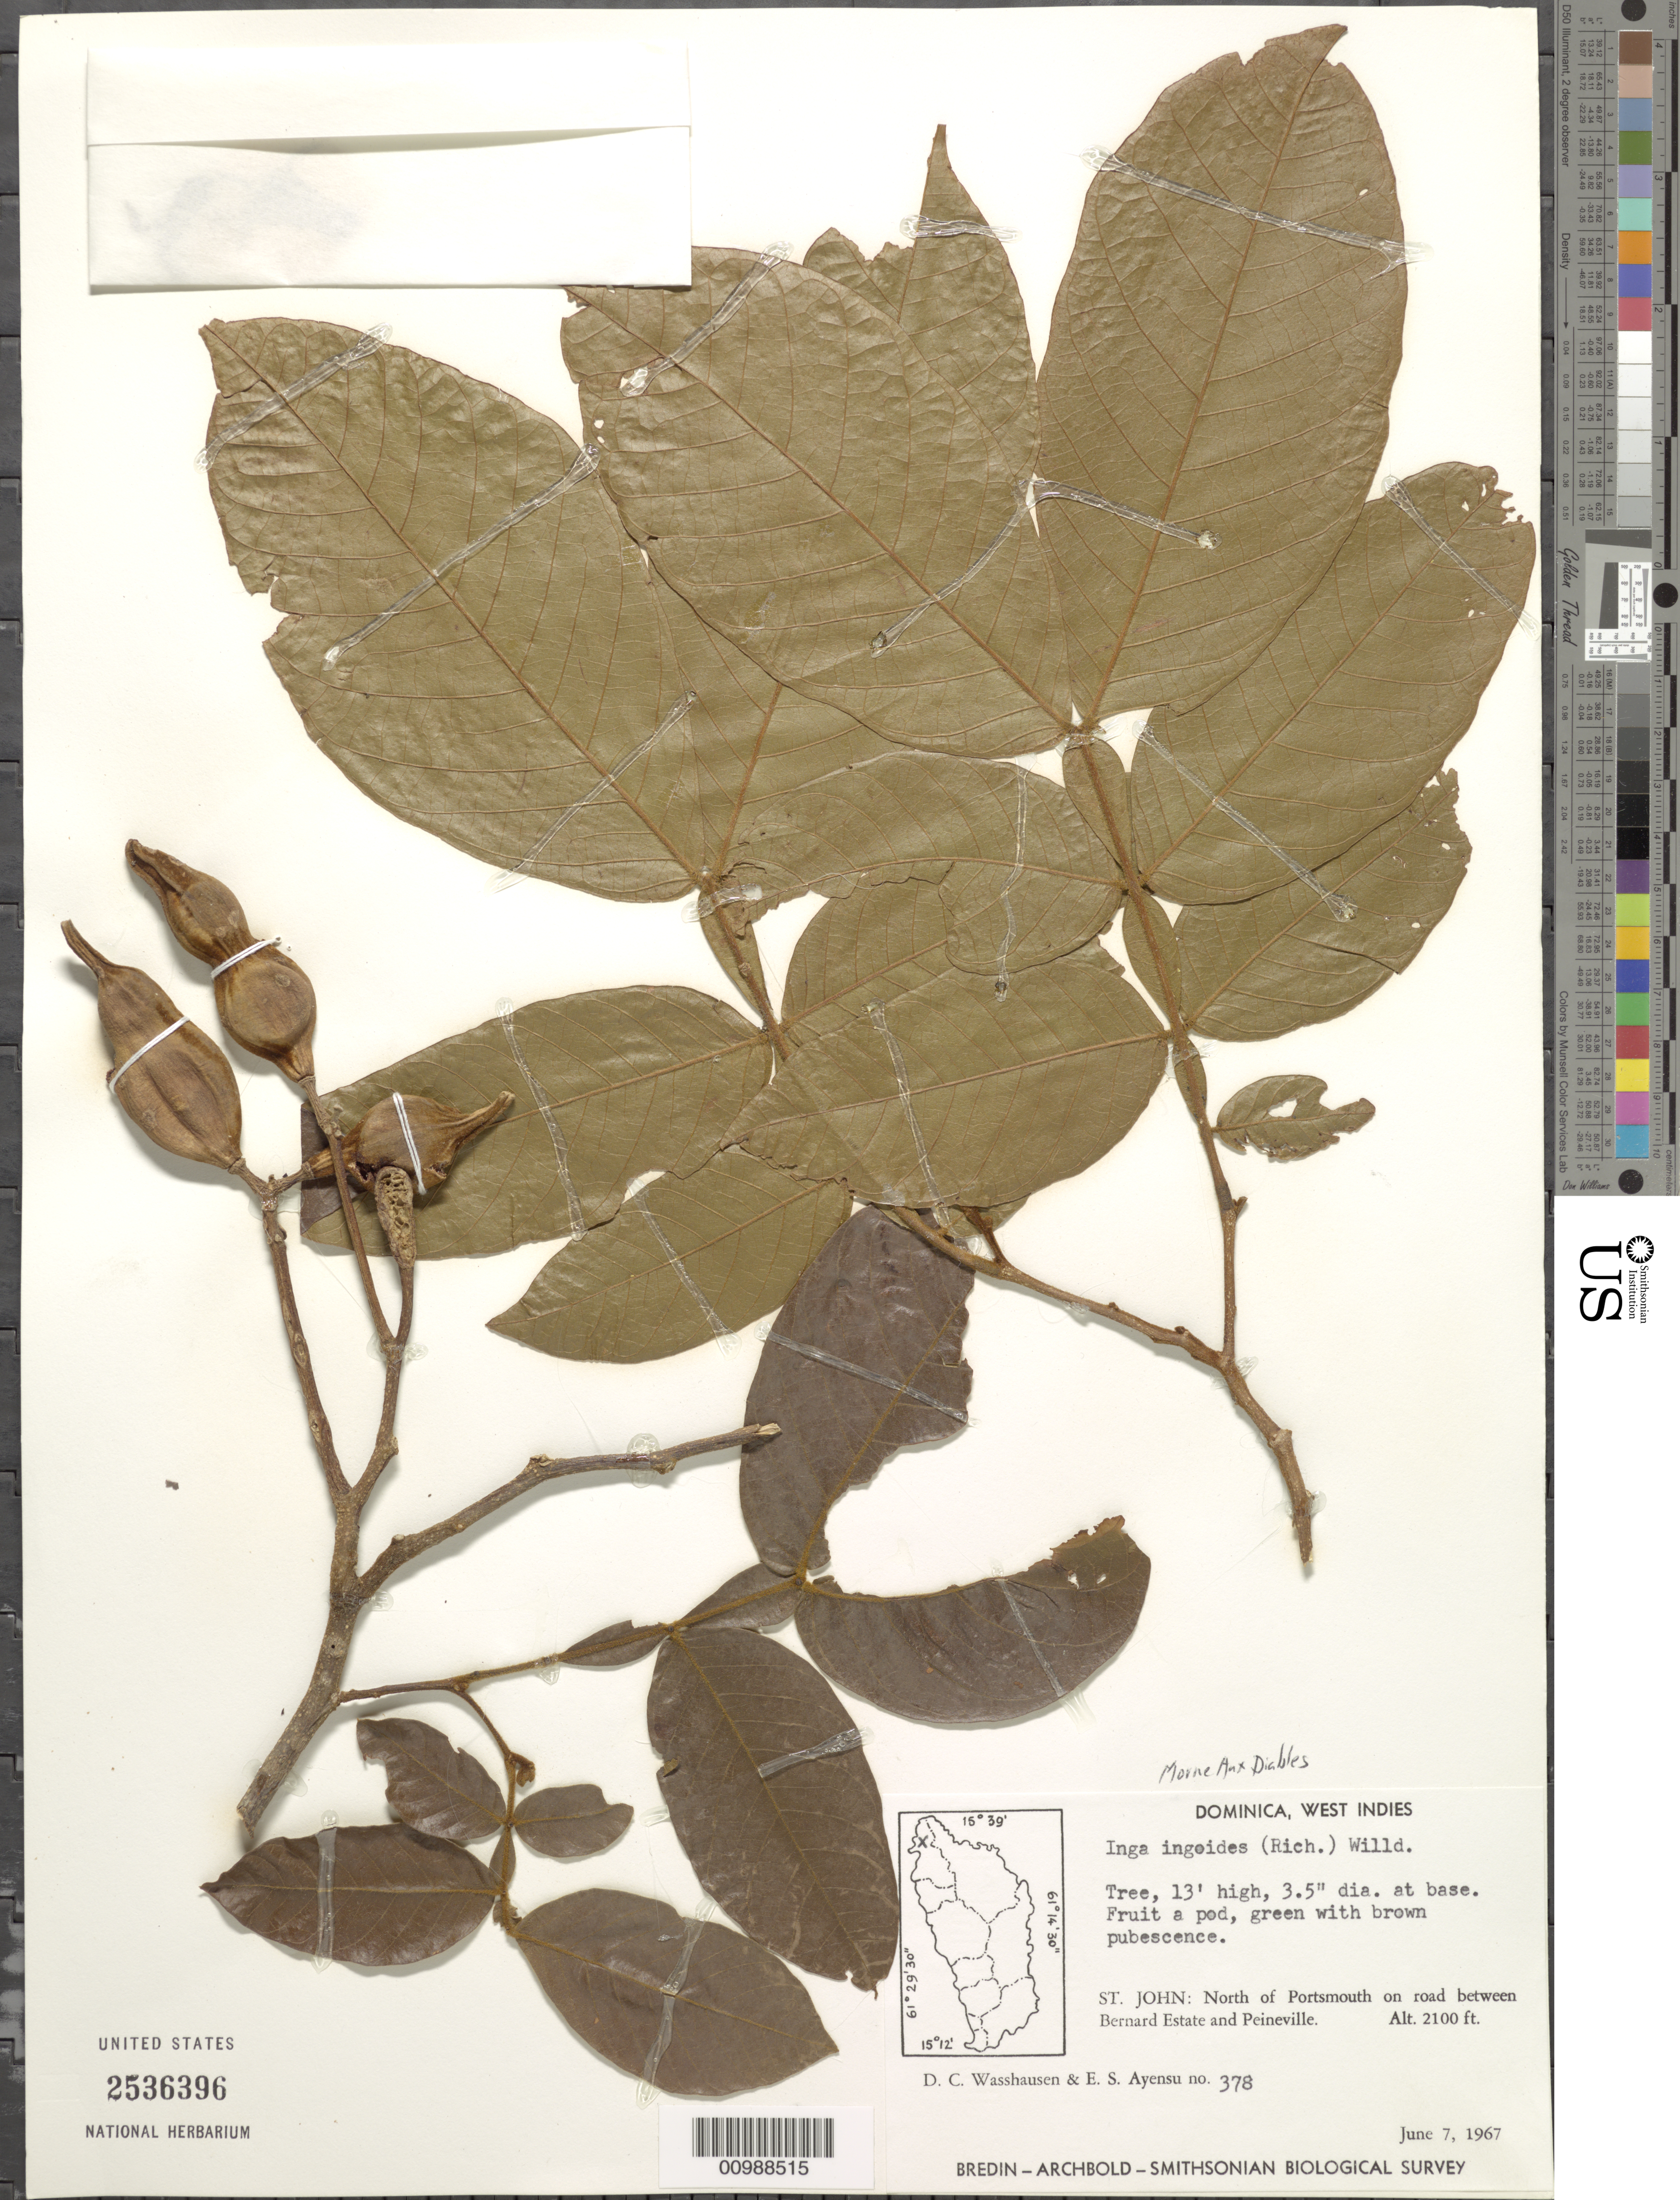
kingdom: Plantae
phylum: Tracheophyta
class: Magnoliopsida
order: Fabales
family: Fabaceae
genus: Inga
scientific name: Inga ingoides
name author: (Rich.) Willd.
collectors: D. C. Wasshausen & E. S. Ayensu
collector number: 378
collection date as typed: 07 Jun 1967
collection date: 1967-06-07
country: Dominica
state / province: St. John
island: Dominica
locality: N. of Portsmouth on road between Bernard Estate and Peineville.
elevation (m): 640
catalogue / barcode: US 2536396